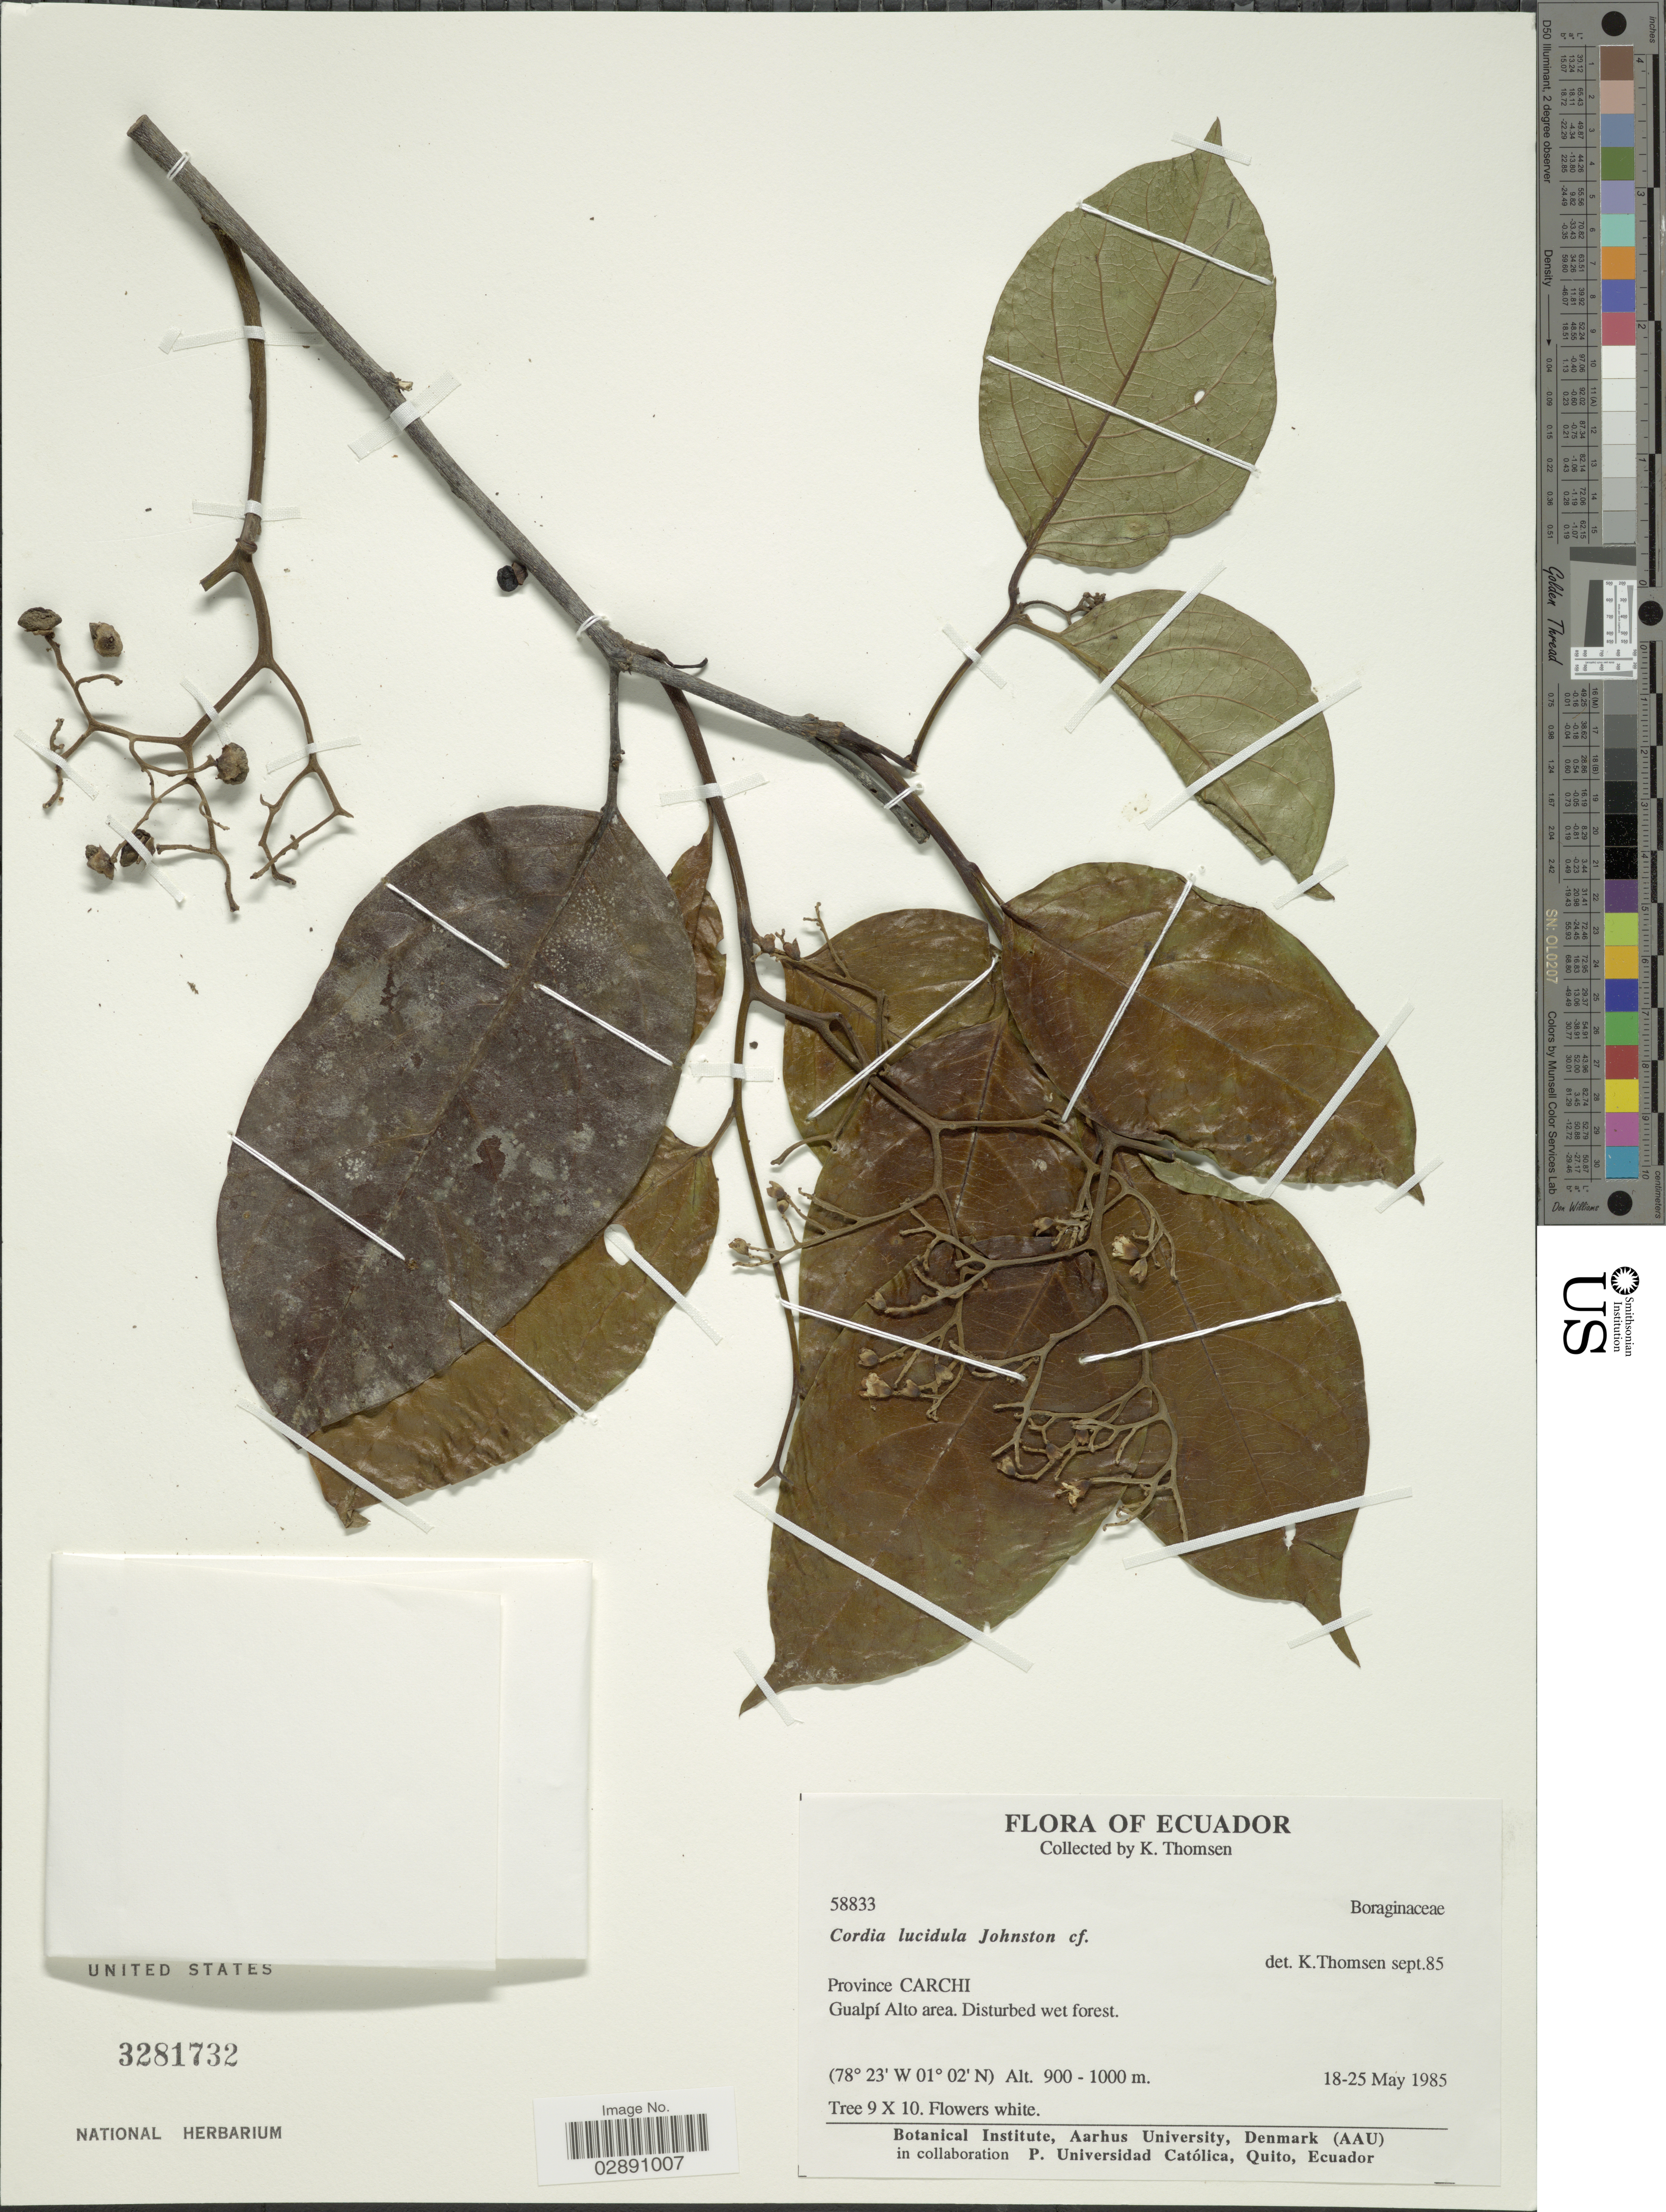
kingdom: Plantae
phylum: Tracheophyta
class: Magnoliopsida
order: Boraginales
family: Cordiaceae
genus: Cordia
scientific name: Cordia lucidula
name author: I.M. Johnst.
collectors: K. Thomsen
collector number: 58833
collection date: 1985-05-18/1985-05-25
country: Ecuador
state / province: Carchi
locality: Gualpí Alto area.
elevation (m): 900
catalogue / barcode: US 3281732